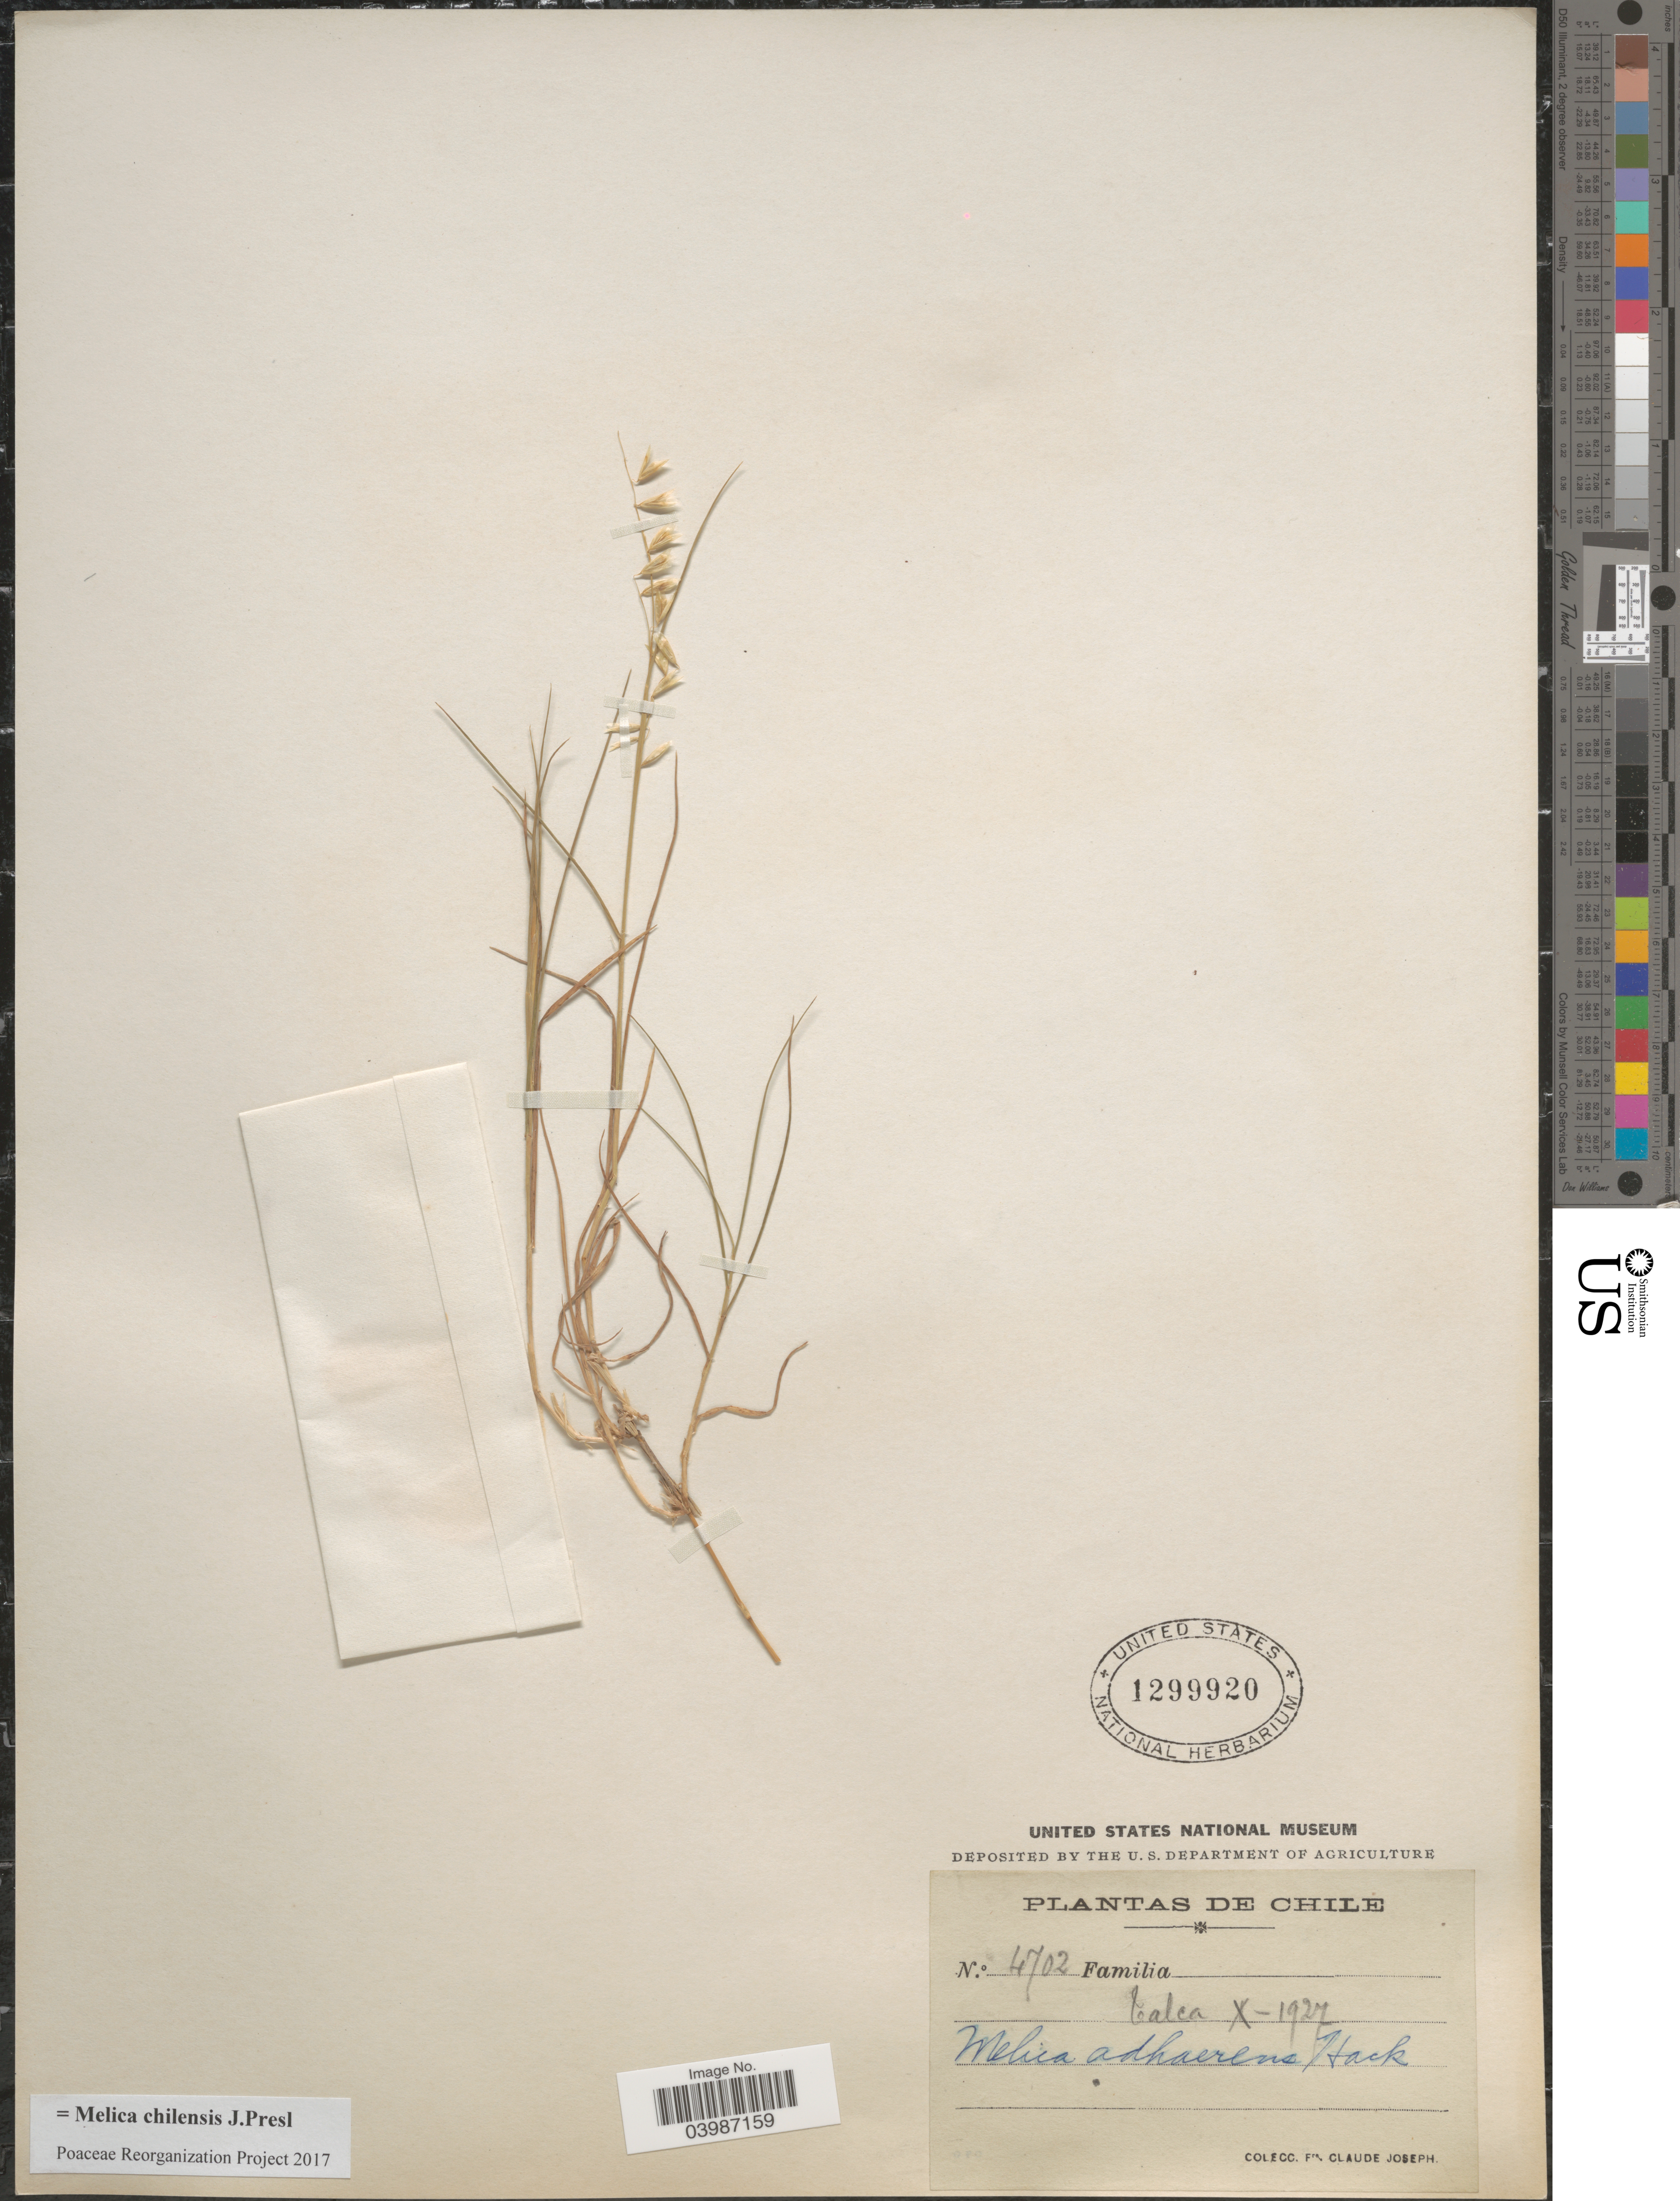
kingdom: Plantae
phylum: Tracheophyta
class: Liliopsida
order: Poales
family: Poaceae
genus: Melica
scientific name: Melica chilensis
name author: J. Presl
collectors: Bro. Claude-Joseph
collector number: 4702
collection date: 1927-10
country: Chile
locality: Talca.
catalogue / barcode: US 1299920